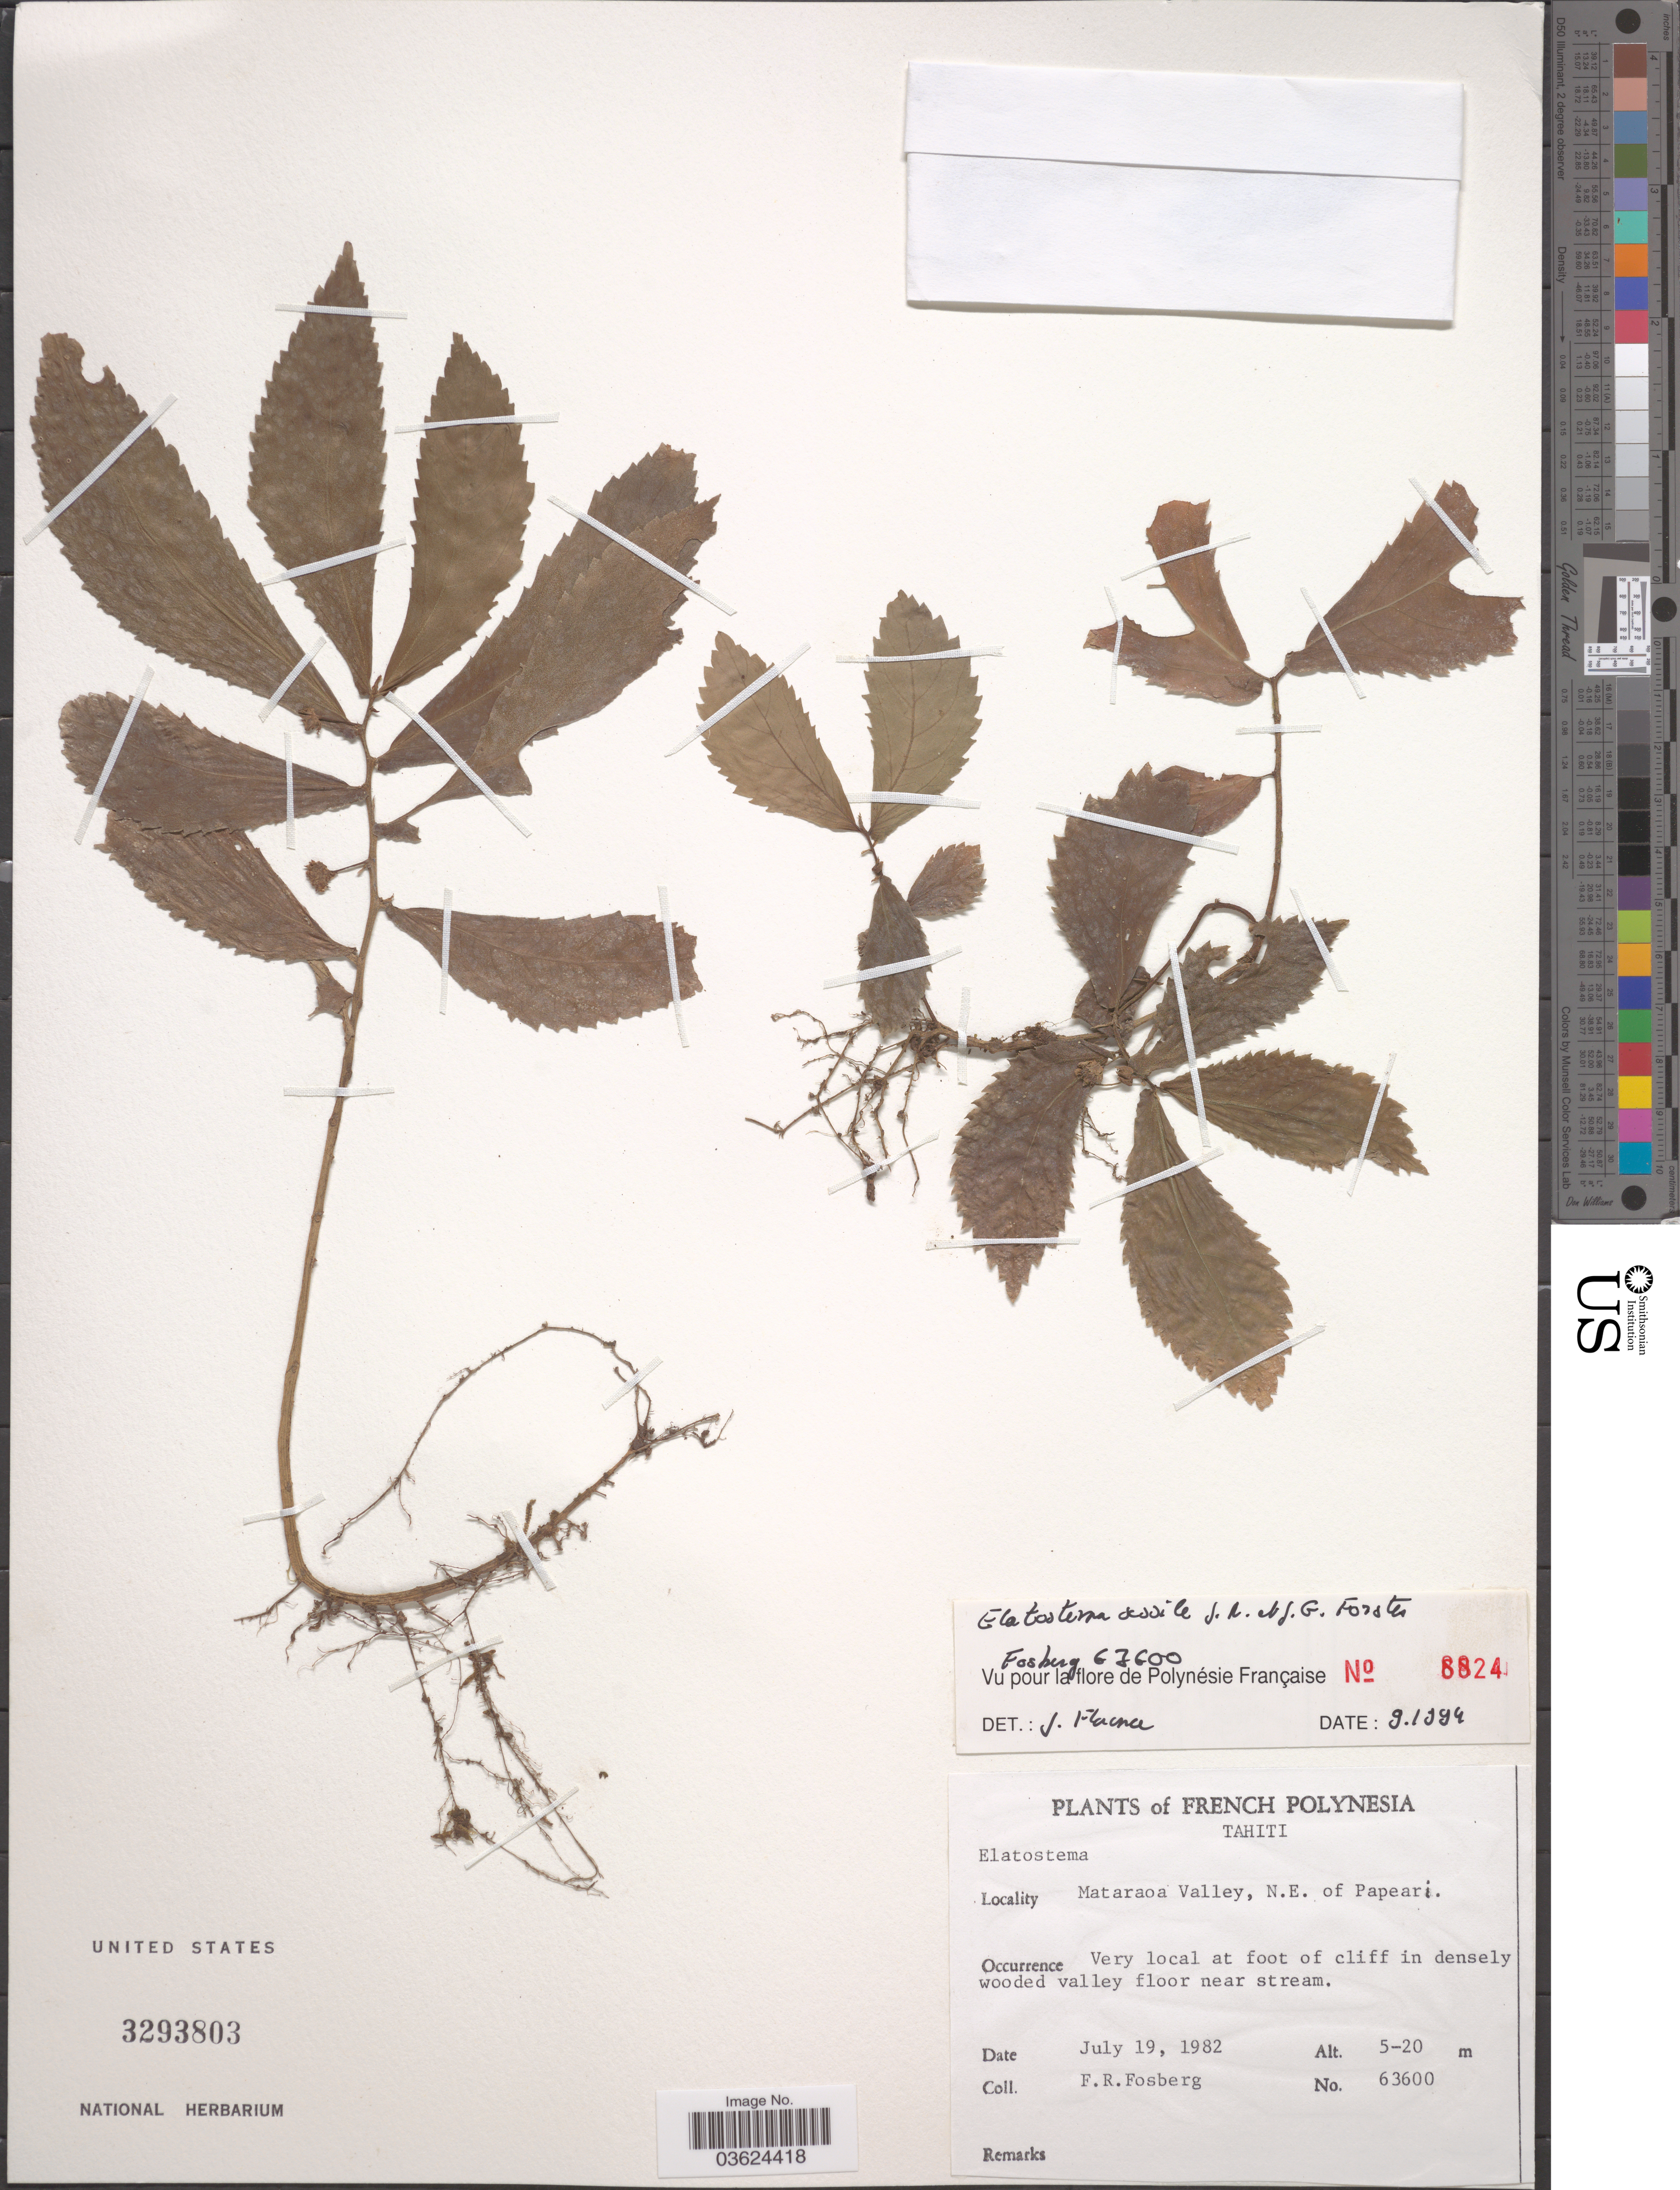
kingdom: Plantae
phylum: Tracheophyta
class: Magnoliopsida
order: Rosales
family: Urticaceae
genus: Elatostema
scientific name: Elatostema sessile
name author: J.R. Forst. & G. Forst.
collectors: F. R. Fosberg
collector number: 63600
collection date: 1982-07-19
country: French Polynesia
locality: Tahiti. Mataraoa Valley, N.E. of Papeari.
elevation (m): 5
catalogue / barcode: US 3293803